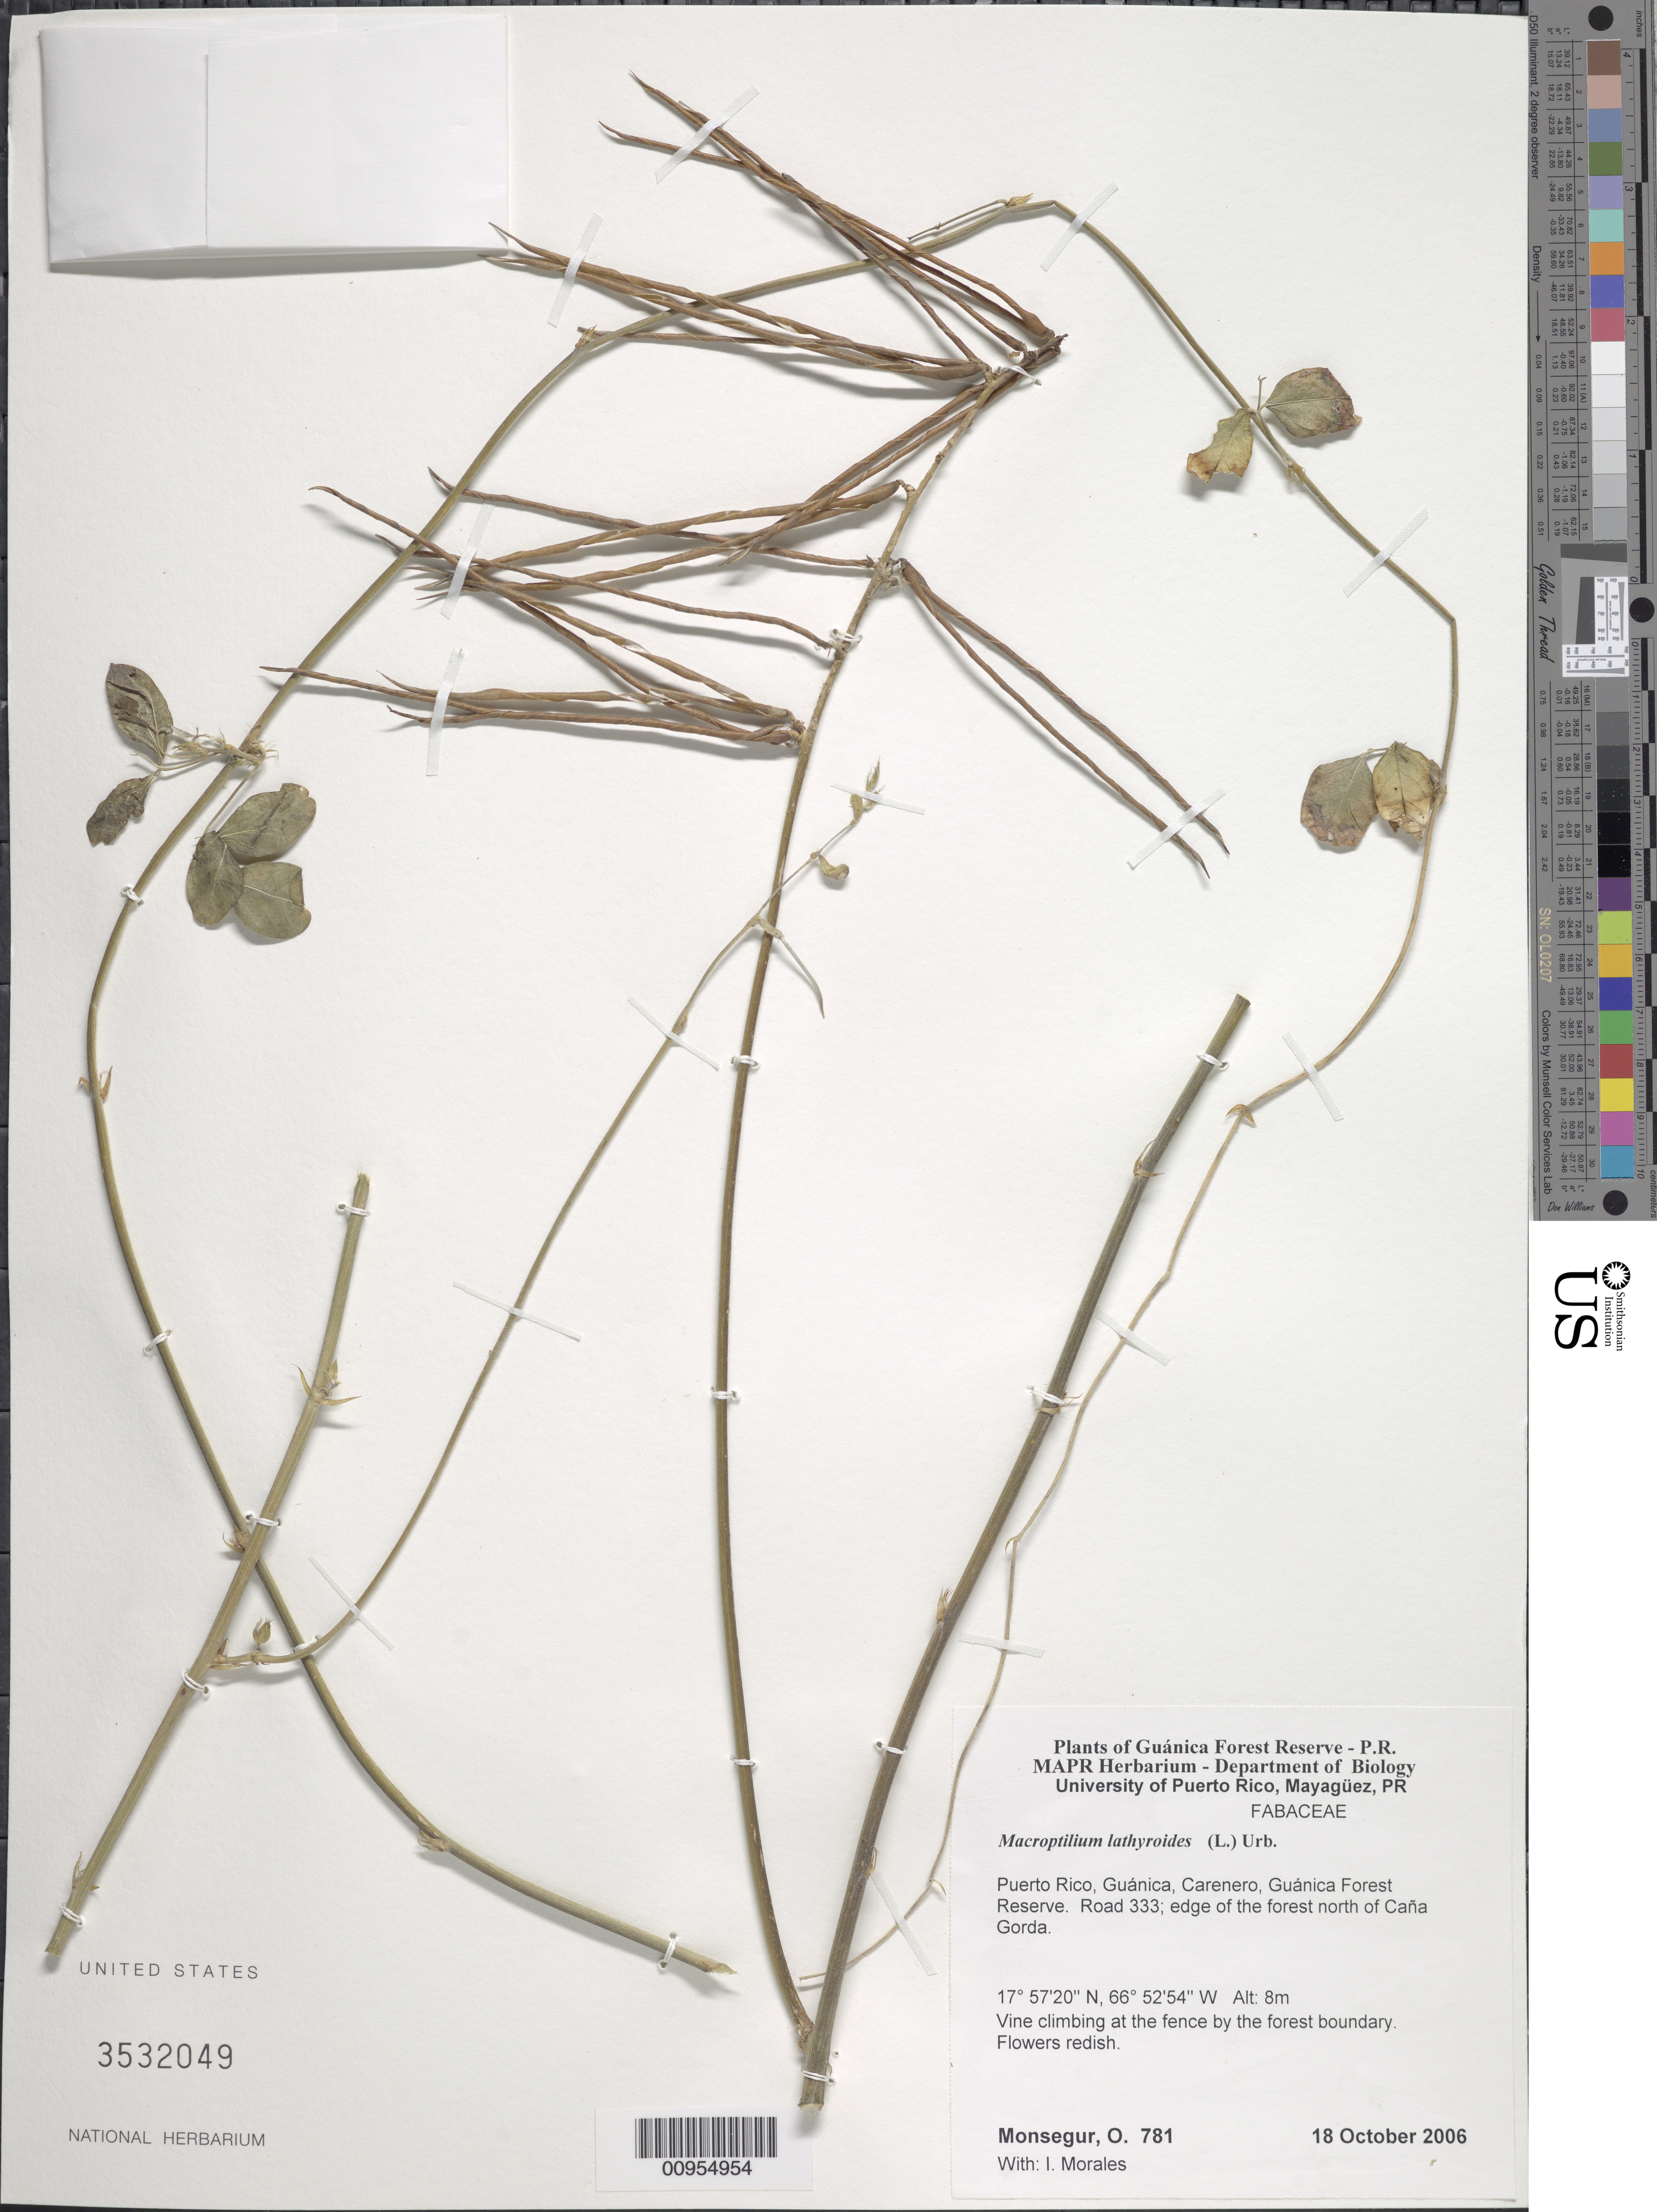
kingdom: Plantae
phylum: Tracheophyta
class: Magnoliopsida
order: Fabales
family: Fabaceae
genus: Macroptilium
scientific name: Macroptilium lathyroides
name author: (L.) Urb.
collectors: O. Monsegur & I. Morales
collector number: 781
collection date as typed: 18 Oct 2006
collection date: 2006-10-18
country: Puerto Rico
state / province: Guánica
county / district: Carenero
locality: Guánica Forest Reserve. Road 333; edge of the forest north of Caña Gorda.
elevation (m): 8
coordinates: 17.571954, 66.52537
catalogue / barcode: US 3532049